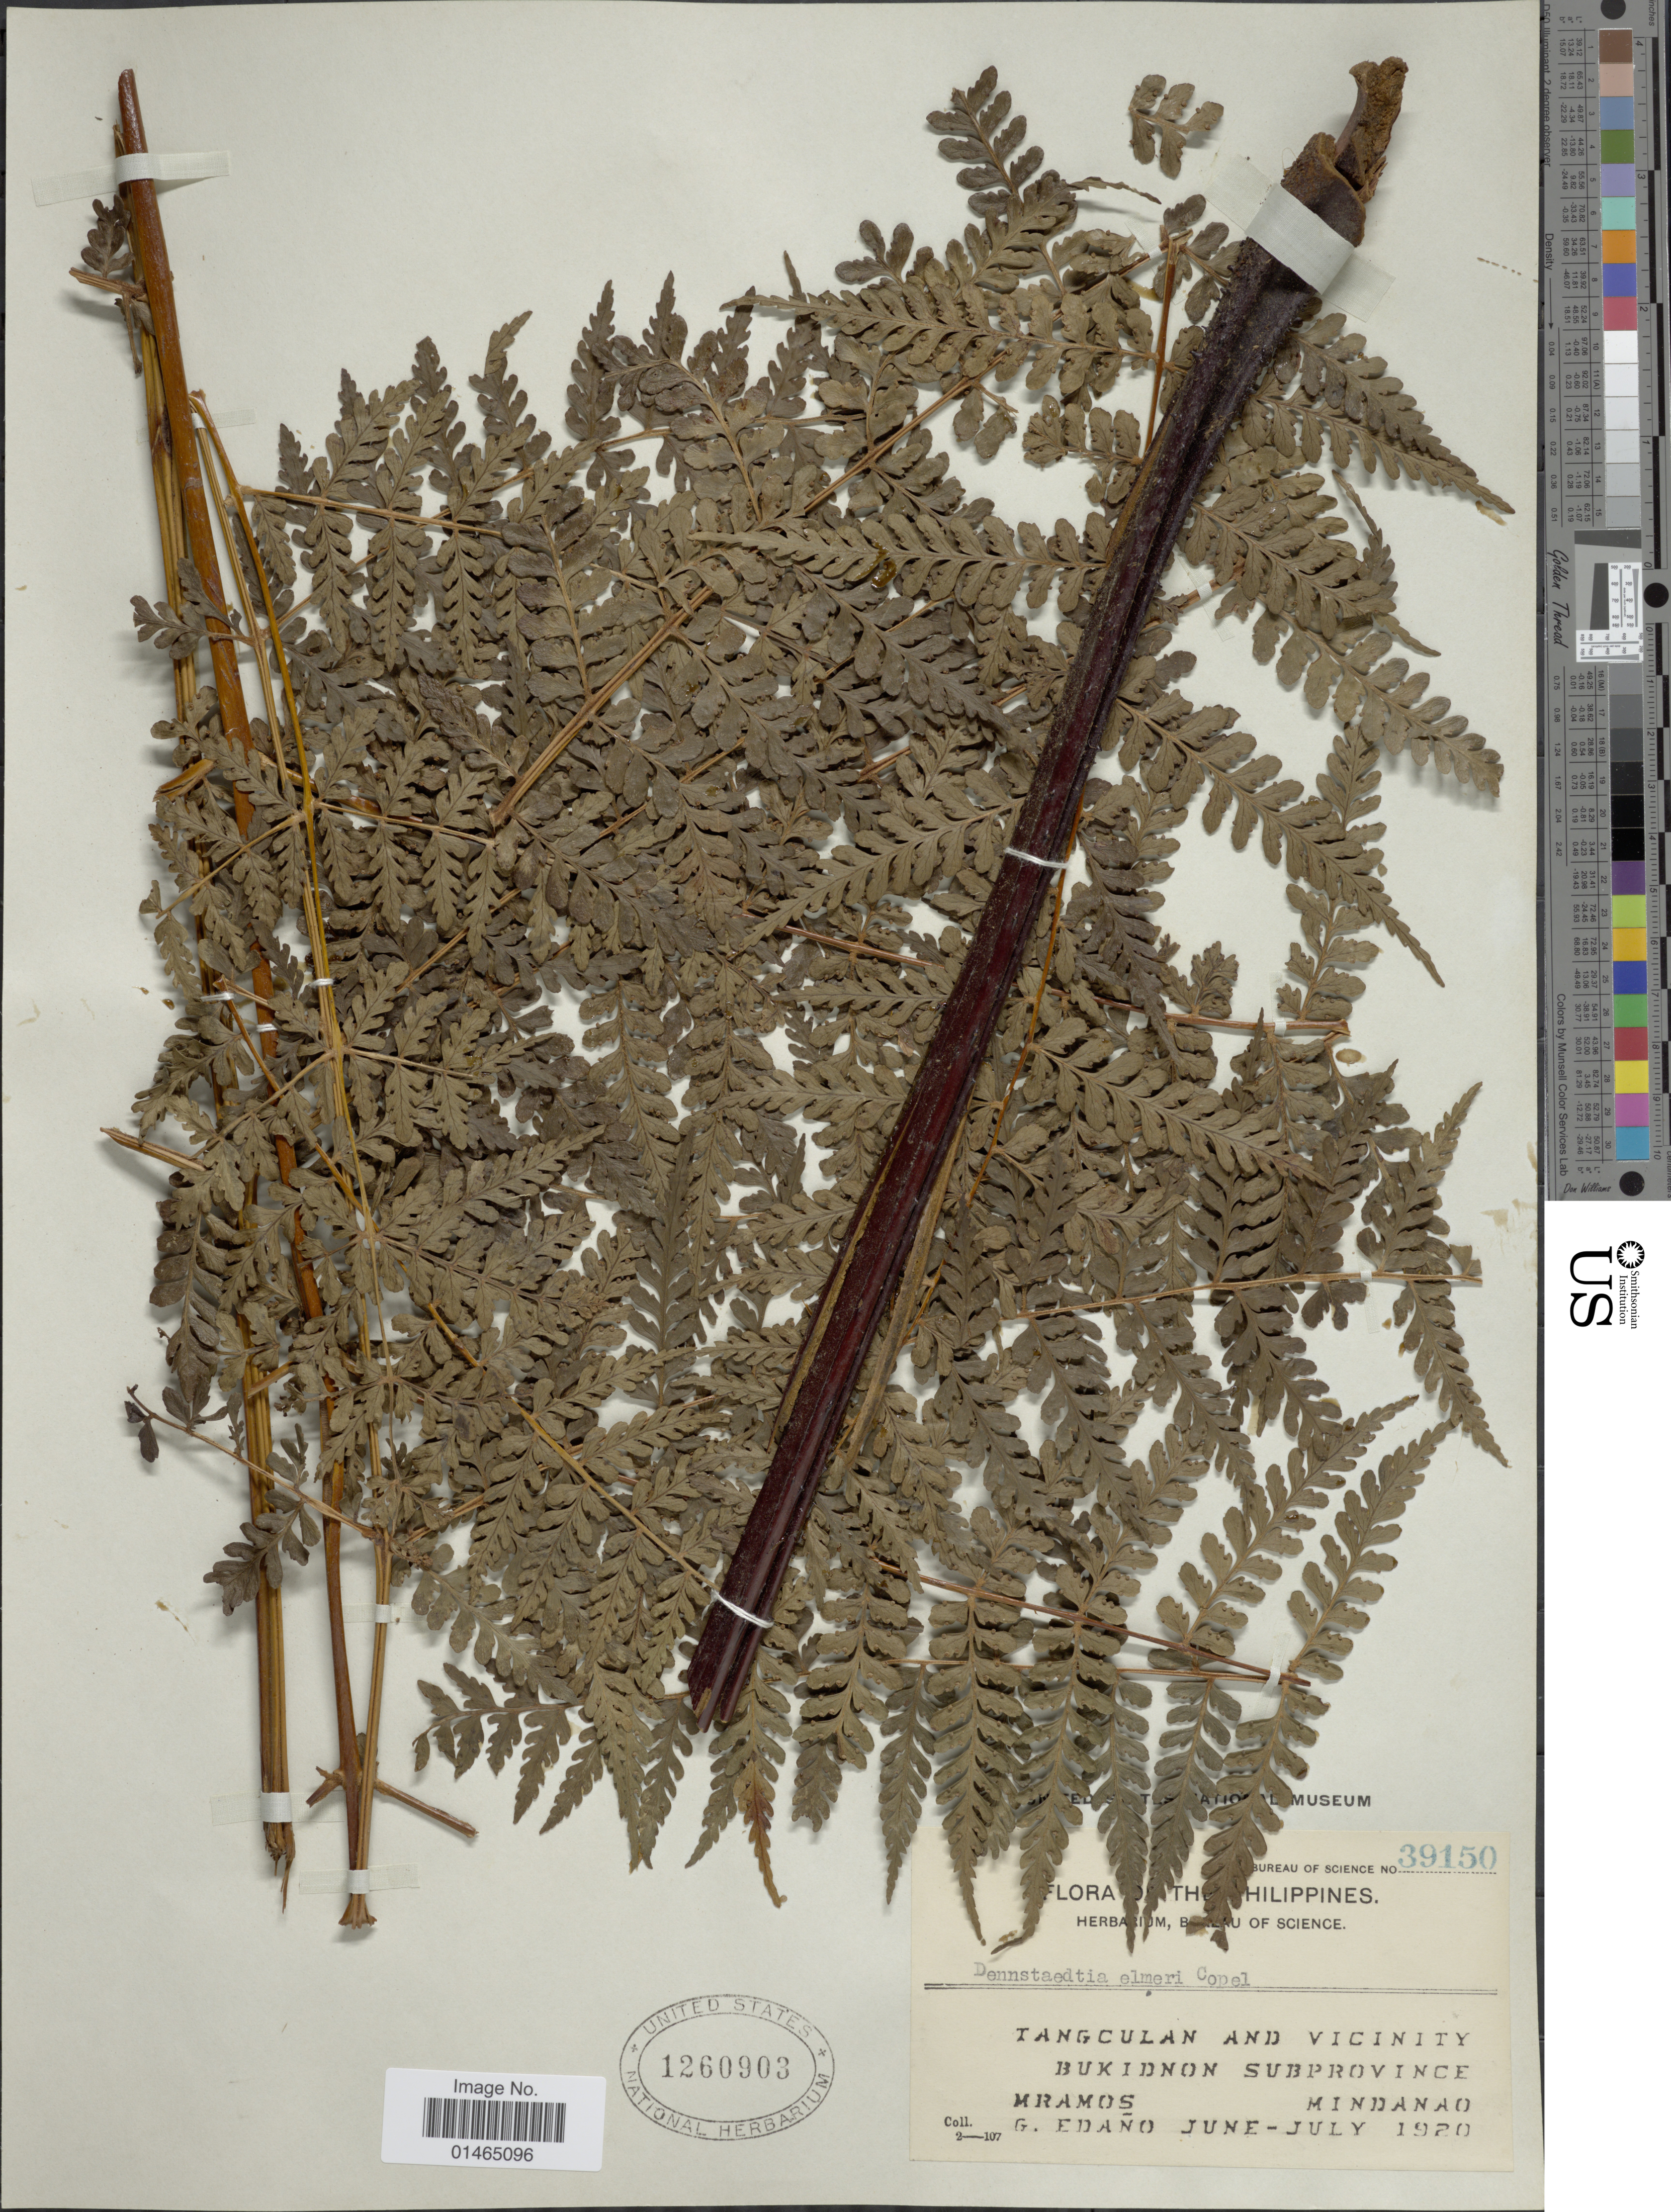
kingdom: Plantae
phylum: Tracheophyta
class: Polypodiopsida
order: Polypodiales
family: Dennstaedtiaceae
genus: Dennstaedtia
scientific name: Dennstaedtia elmeri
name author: Copel. in Elmer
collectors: M. Ramos & G. Edaño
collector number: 39150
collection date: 1920-06/1920-07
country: Philippines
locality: Tangculan and Vicinity. Bukidnon Subprovince. Mindanao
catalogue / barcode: US 1260903